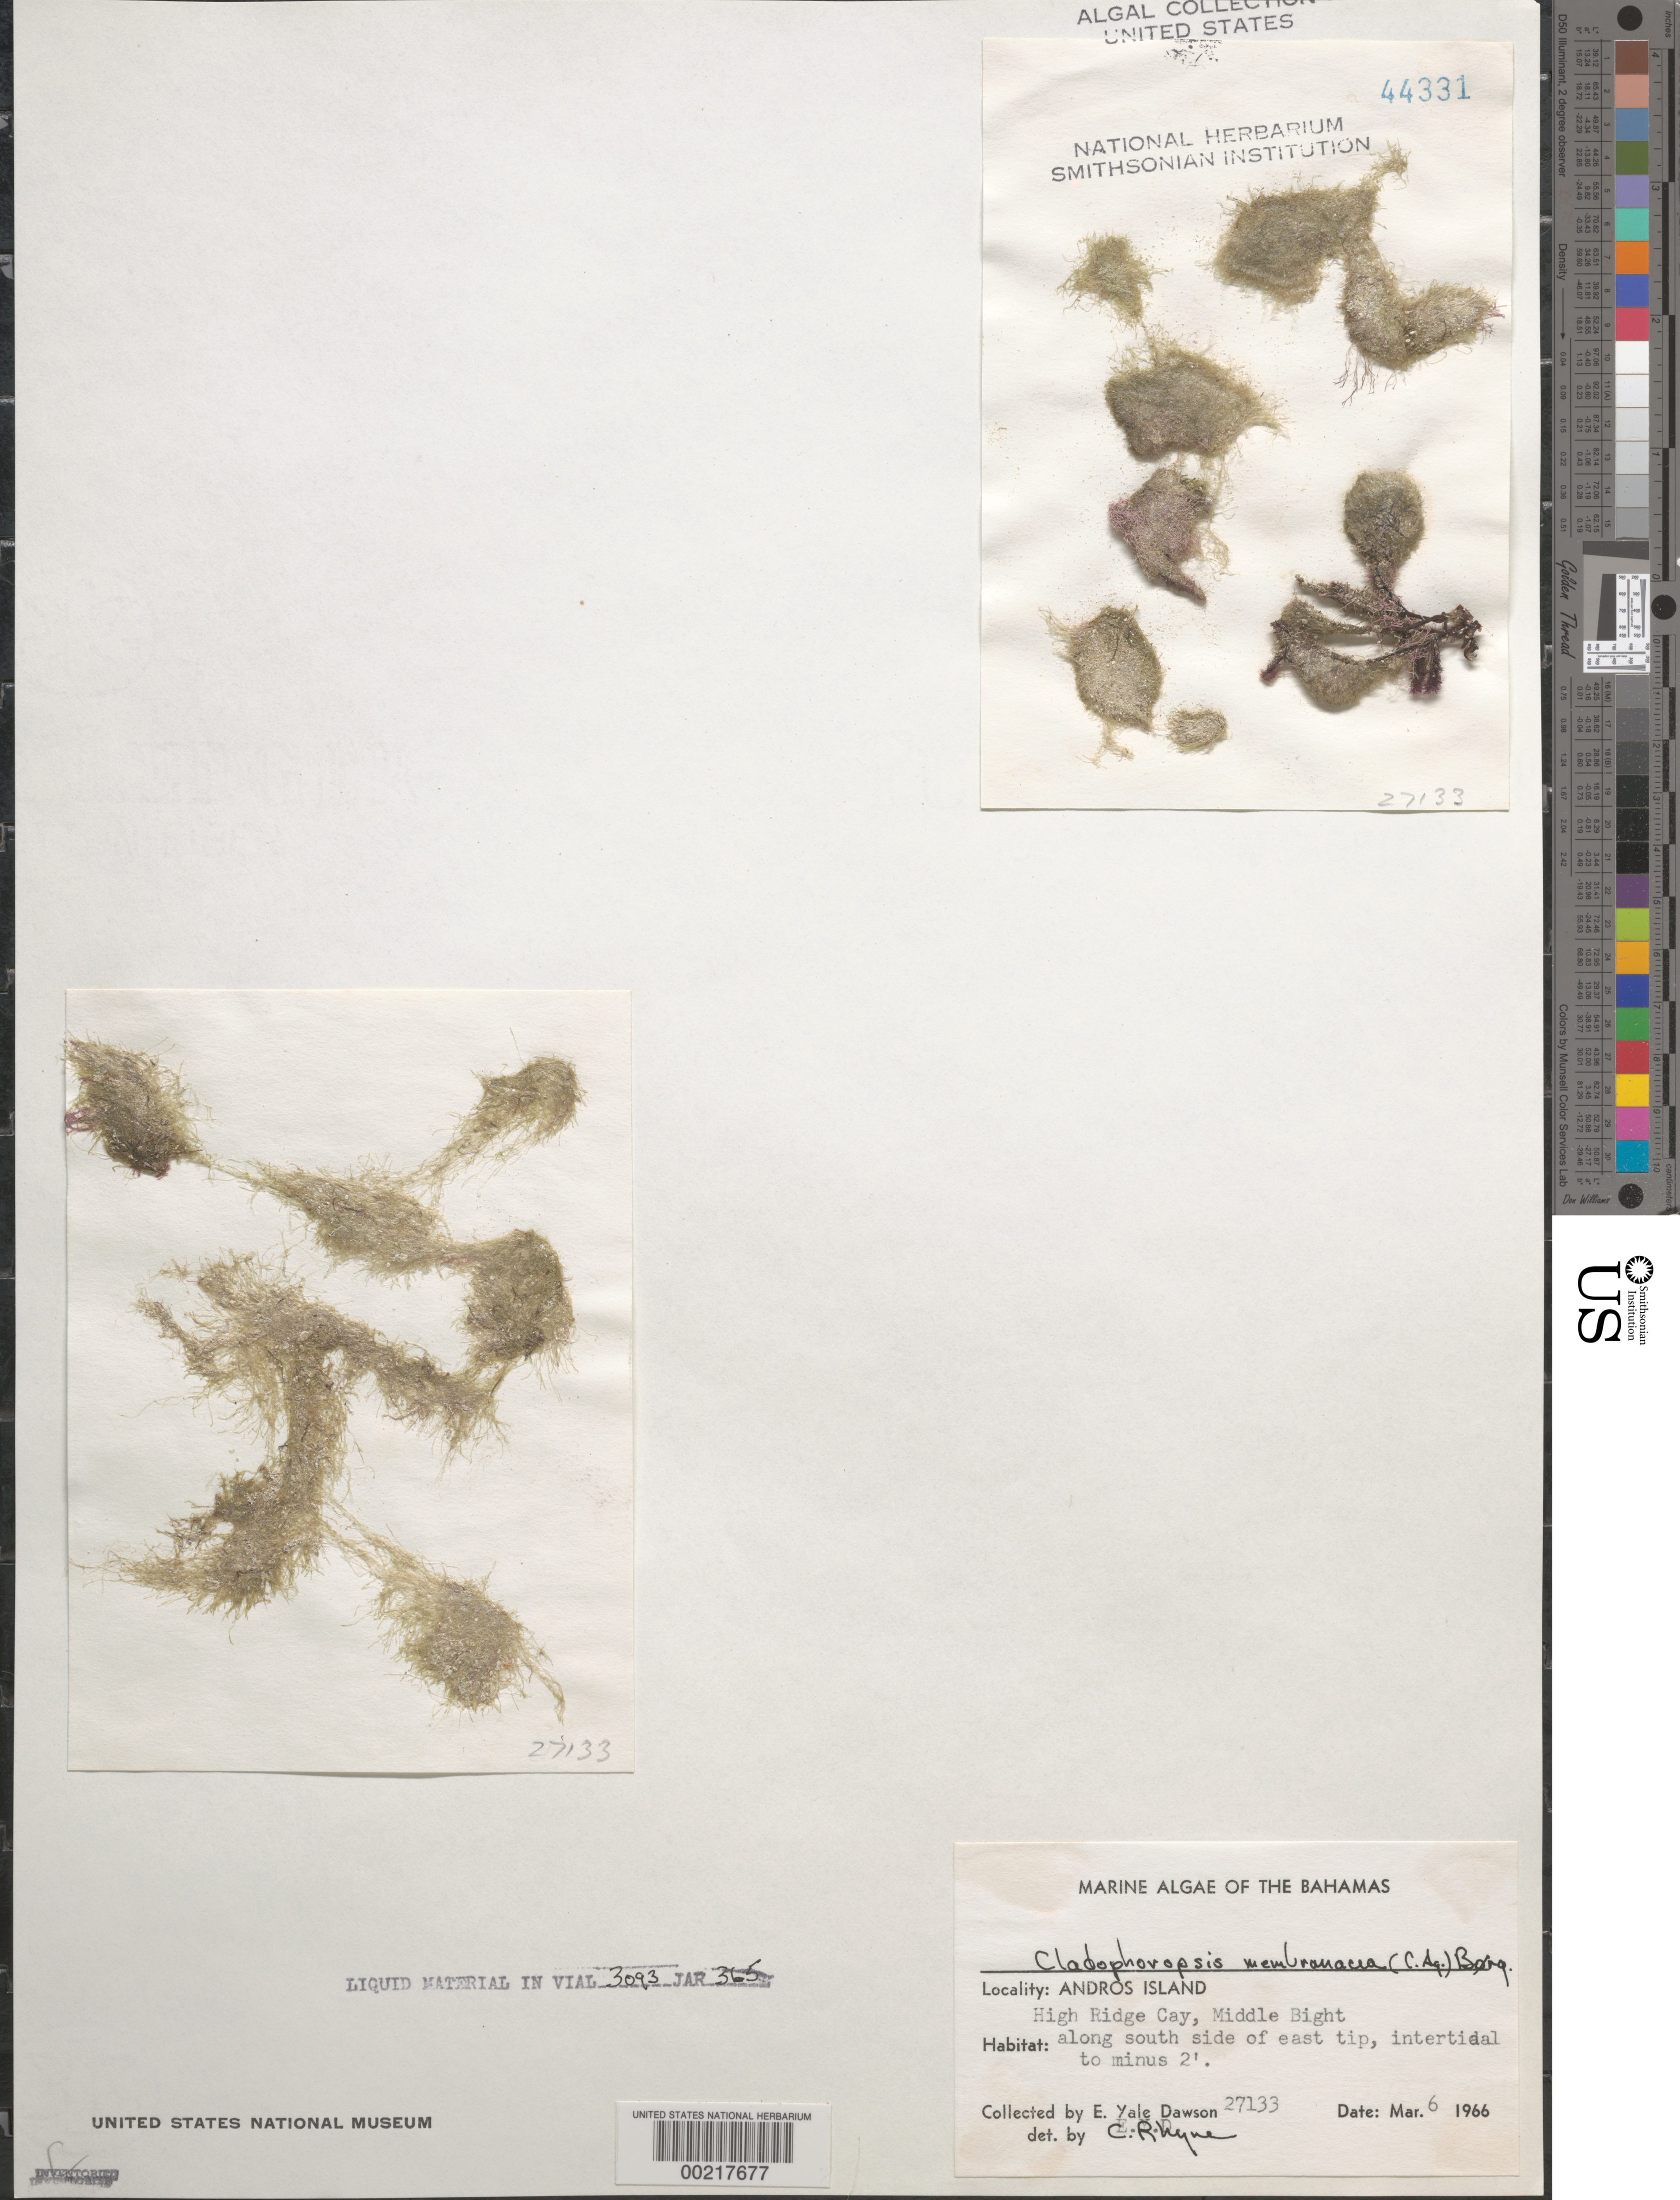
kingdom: Plantae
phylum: Chlorophyta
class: Ulvophyceae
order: Siphonocladales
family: Boodleaceae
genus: Cladophoropsis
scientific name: Cladophoropsis membranacea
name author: (Hofman-Bang) Børgesen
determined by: Rhyne, C. F.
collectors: E. Y. Dawson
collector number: EYD 27133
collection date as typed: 06 Mar 1966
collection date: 1966-03-06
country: Bahamas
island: High Ridge Cay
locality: Middle Bight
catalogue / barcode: US 44331